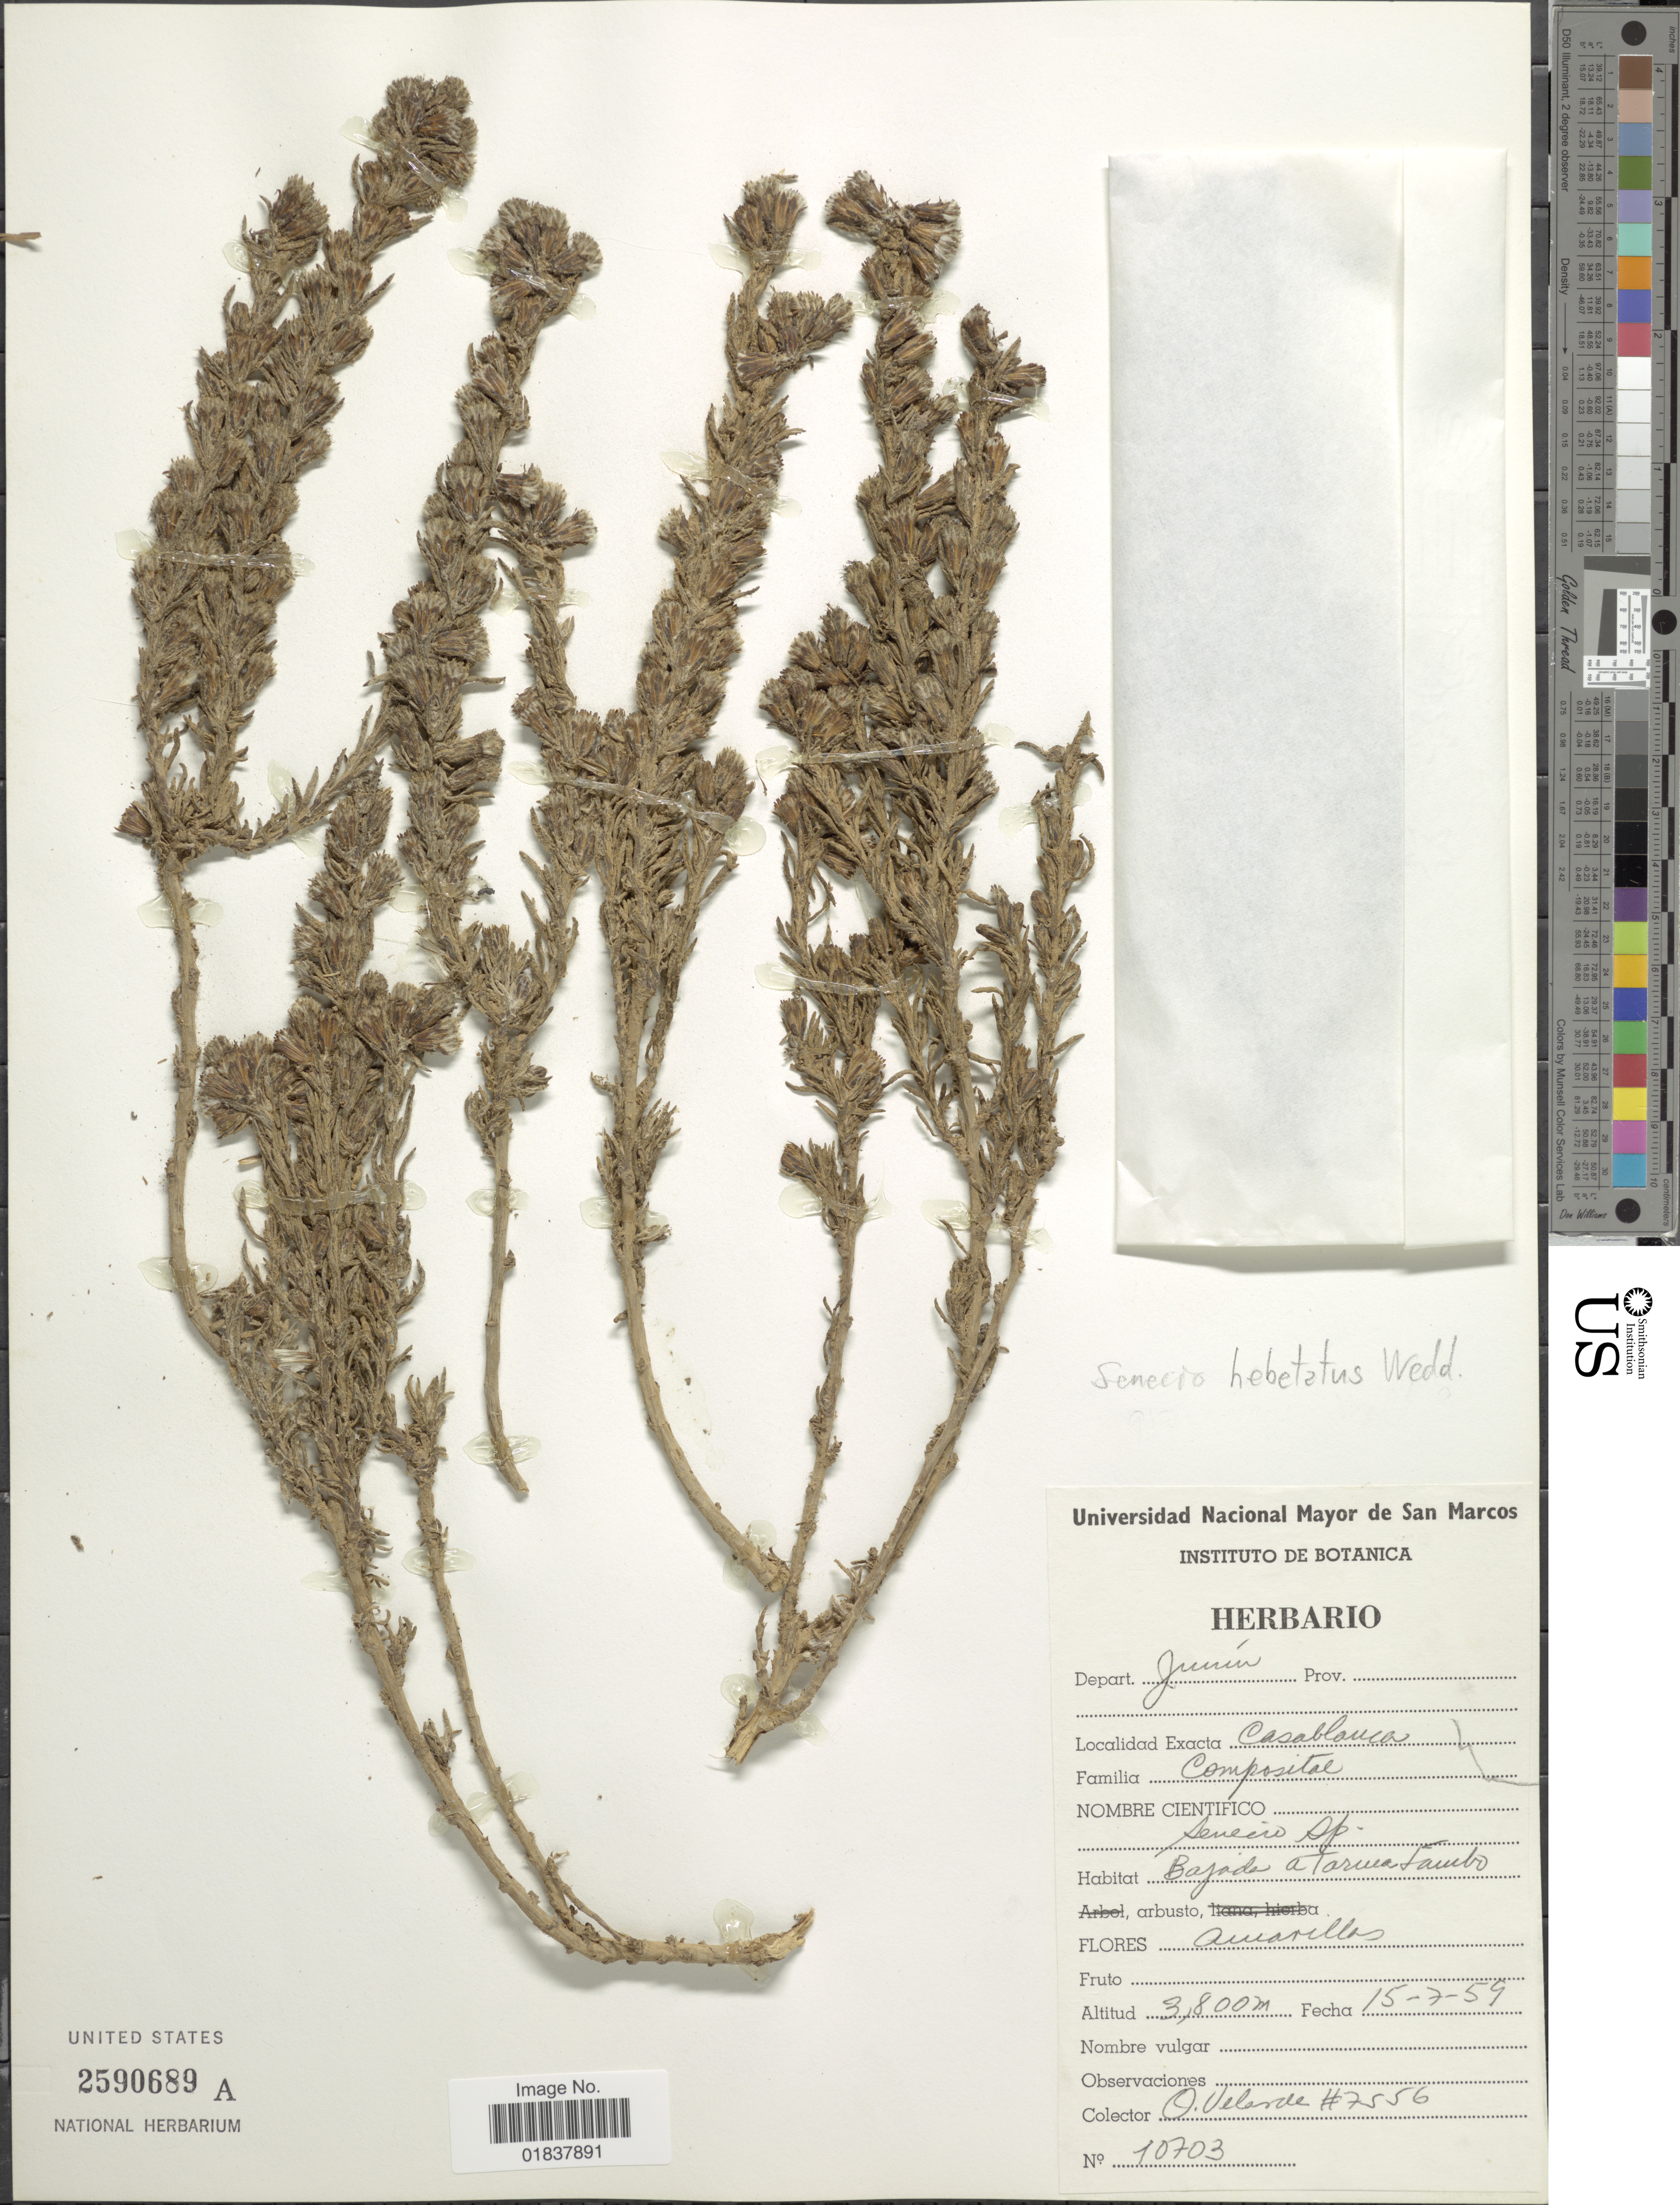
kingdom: Plantae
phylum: Tracheophyta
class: Magnoliopsida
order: Asterales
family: Asteraceae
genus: Senecio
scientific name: Senecio hebetatus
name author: Wedd.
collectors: O. Velarde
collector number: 7556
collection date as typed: Transcribed d/m/y: 15/7/59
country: Peru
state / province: Junín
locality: Casablanca, bajada a Tarmatambo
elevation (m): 3800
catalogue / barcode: US 2590689A